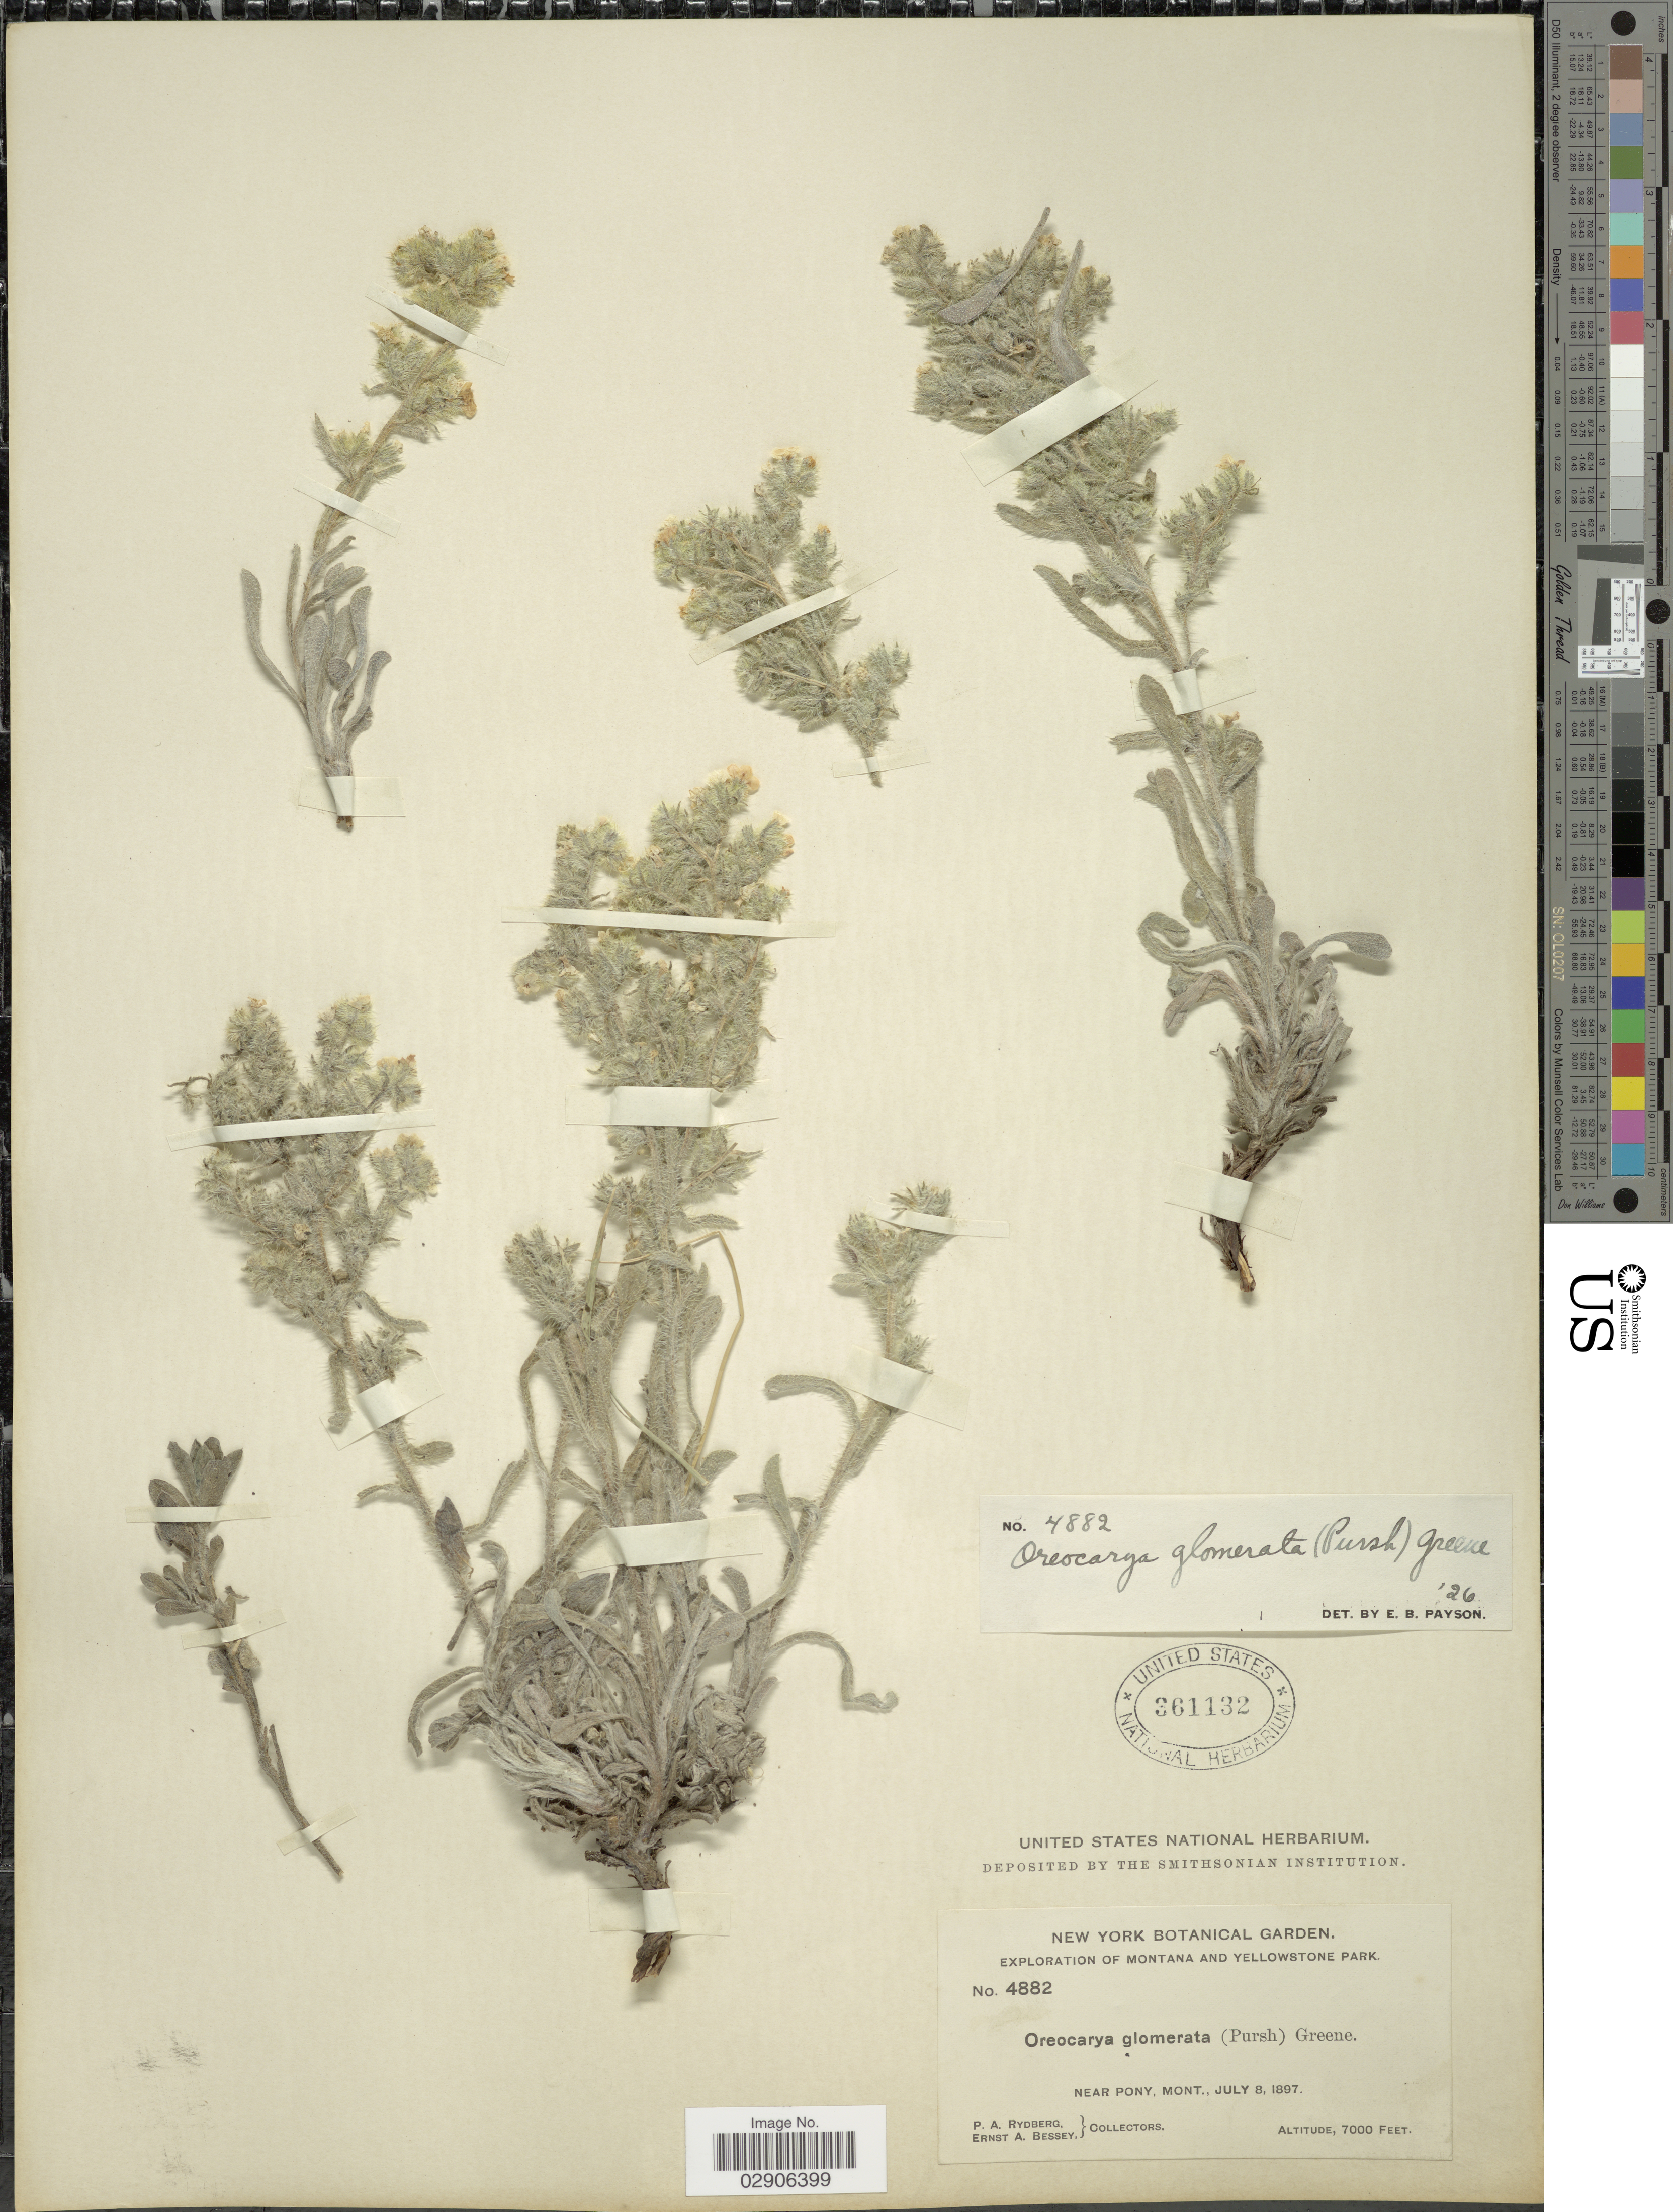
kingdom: Plantae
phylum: Tracheophyta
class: Magnoliopsida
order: Boraginales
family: Boraginaceae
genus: Cryptantha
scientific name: Cryptantha glomerata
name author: (G. Don) Lehm.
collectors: P. A. Rydberg & E. A. Bessey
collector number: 4882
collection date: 1897-07-08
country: United States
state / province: Montana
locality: Montana and Yellowstone Park. Near Pony, Mont.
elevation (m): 2134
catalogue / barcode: US 361132